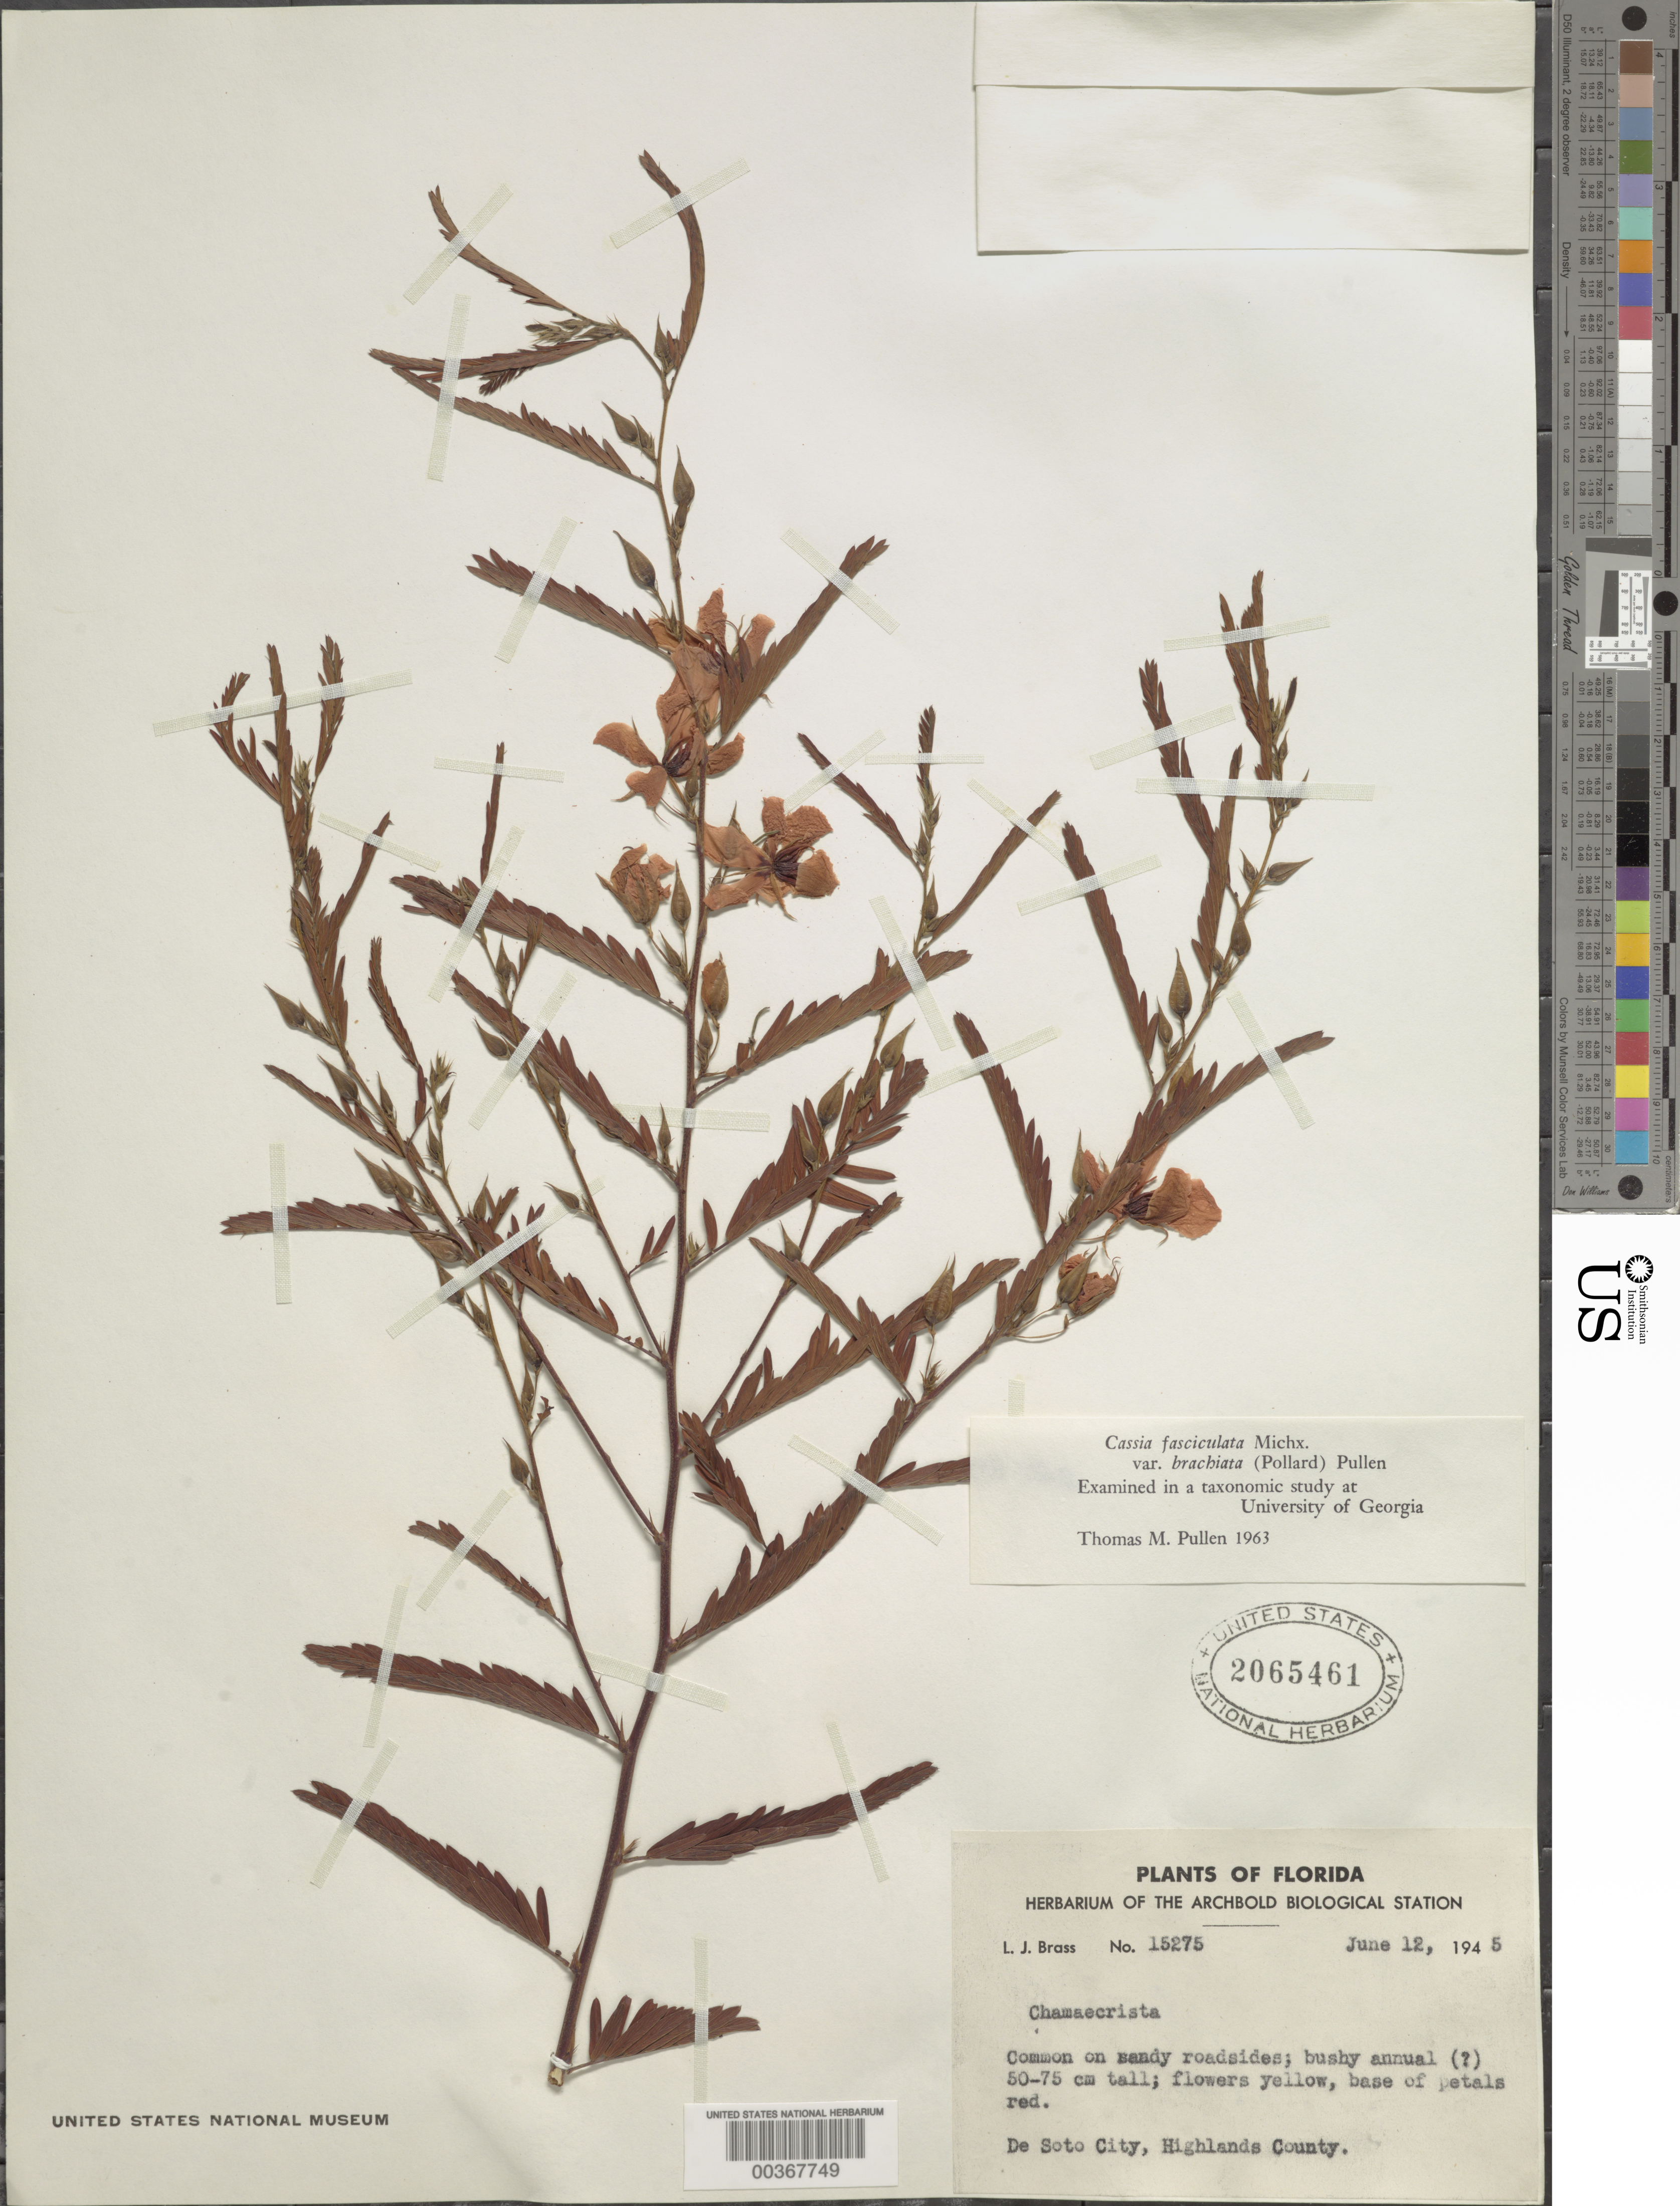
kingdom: Plantae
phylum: Tracheophyta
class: Magnoliopsida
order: Fabales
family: Fabaceae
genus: Cassia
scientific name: Cassia fasciculata var. brachiata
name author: (Pollard) Pullen ex Isley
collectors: L. J. Brass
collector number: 15275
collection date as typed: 12 Jun 1945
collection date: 1945-06-12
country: United States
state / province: Florida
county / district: Highlands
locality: De soto city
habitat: Sandy roadsides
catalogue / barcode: US 2065461